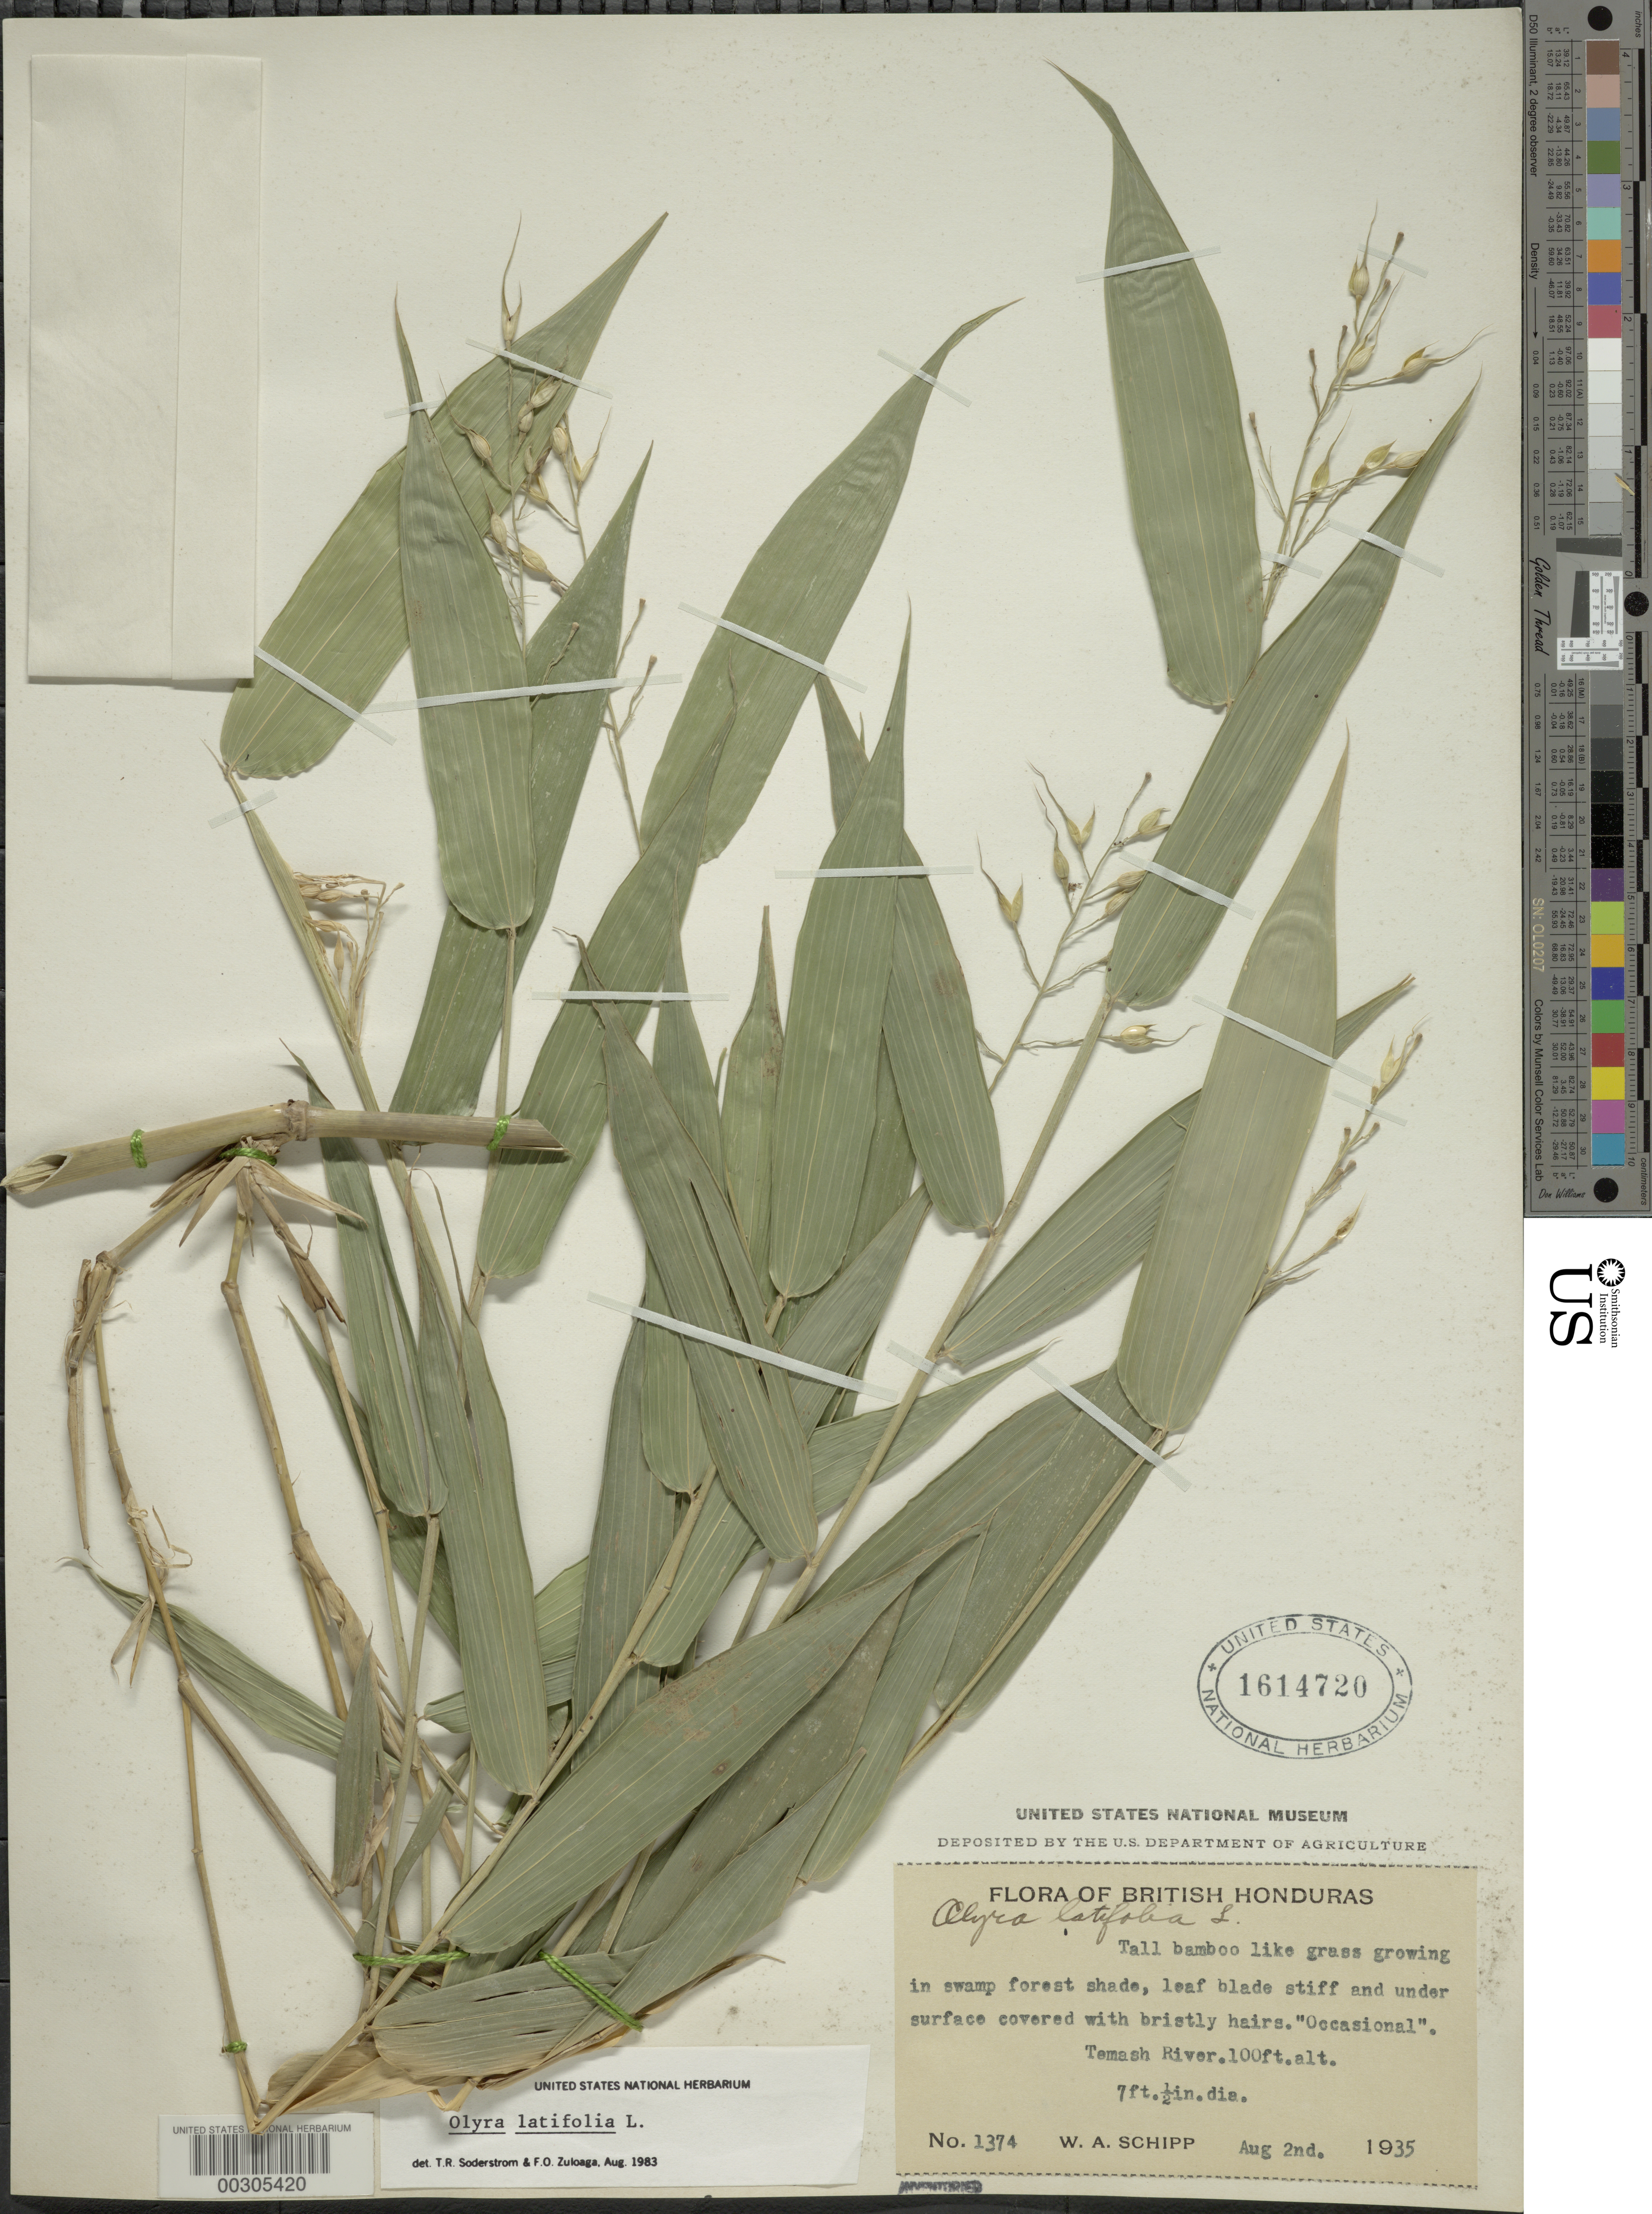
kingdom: Plantae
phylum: Tracheophyta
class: Liliopsida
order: Poales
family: Poaceae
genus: Olyra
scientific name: Olyra latifolia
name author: L.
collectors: W. Schipp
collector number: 1374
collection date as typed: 02 Aug 1935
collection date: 1935-08-02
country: Belize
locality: Temash River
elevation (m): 31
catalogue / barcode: US 1614720